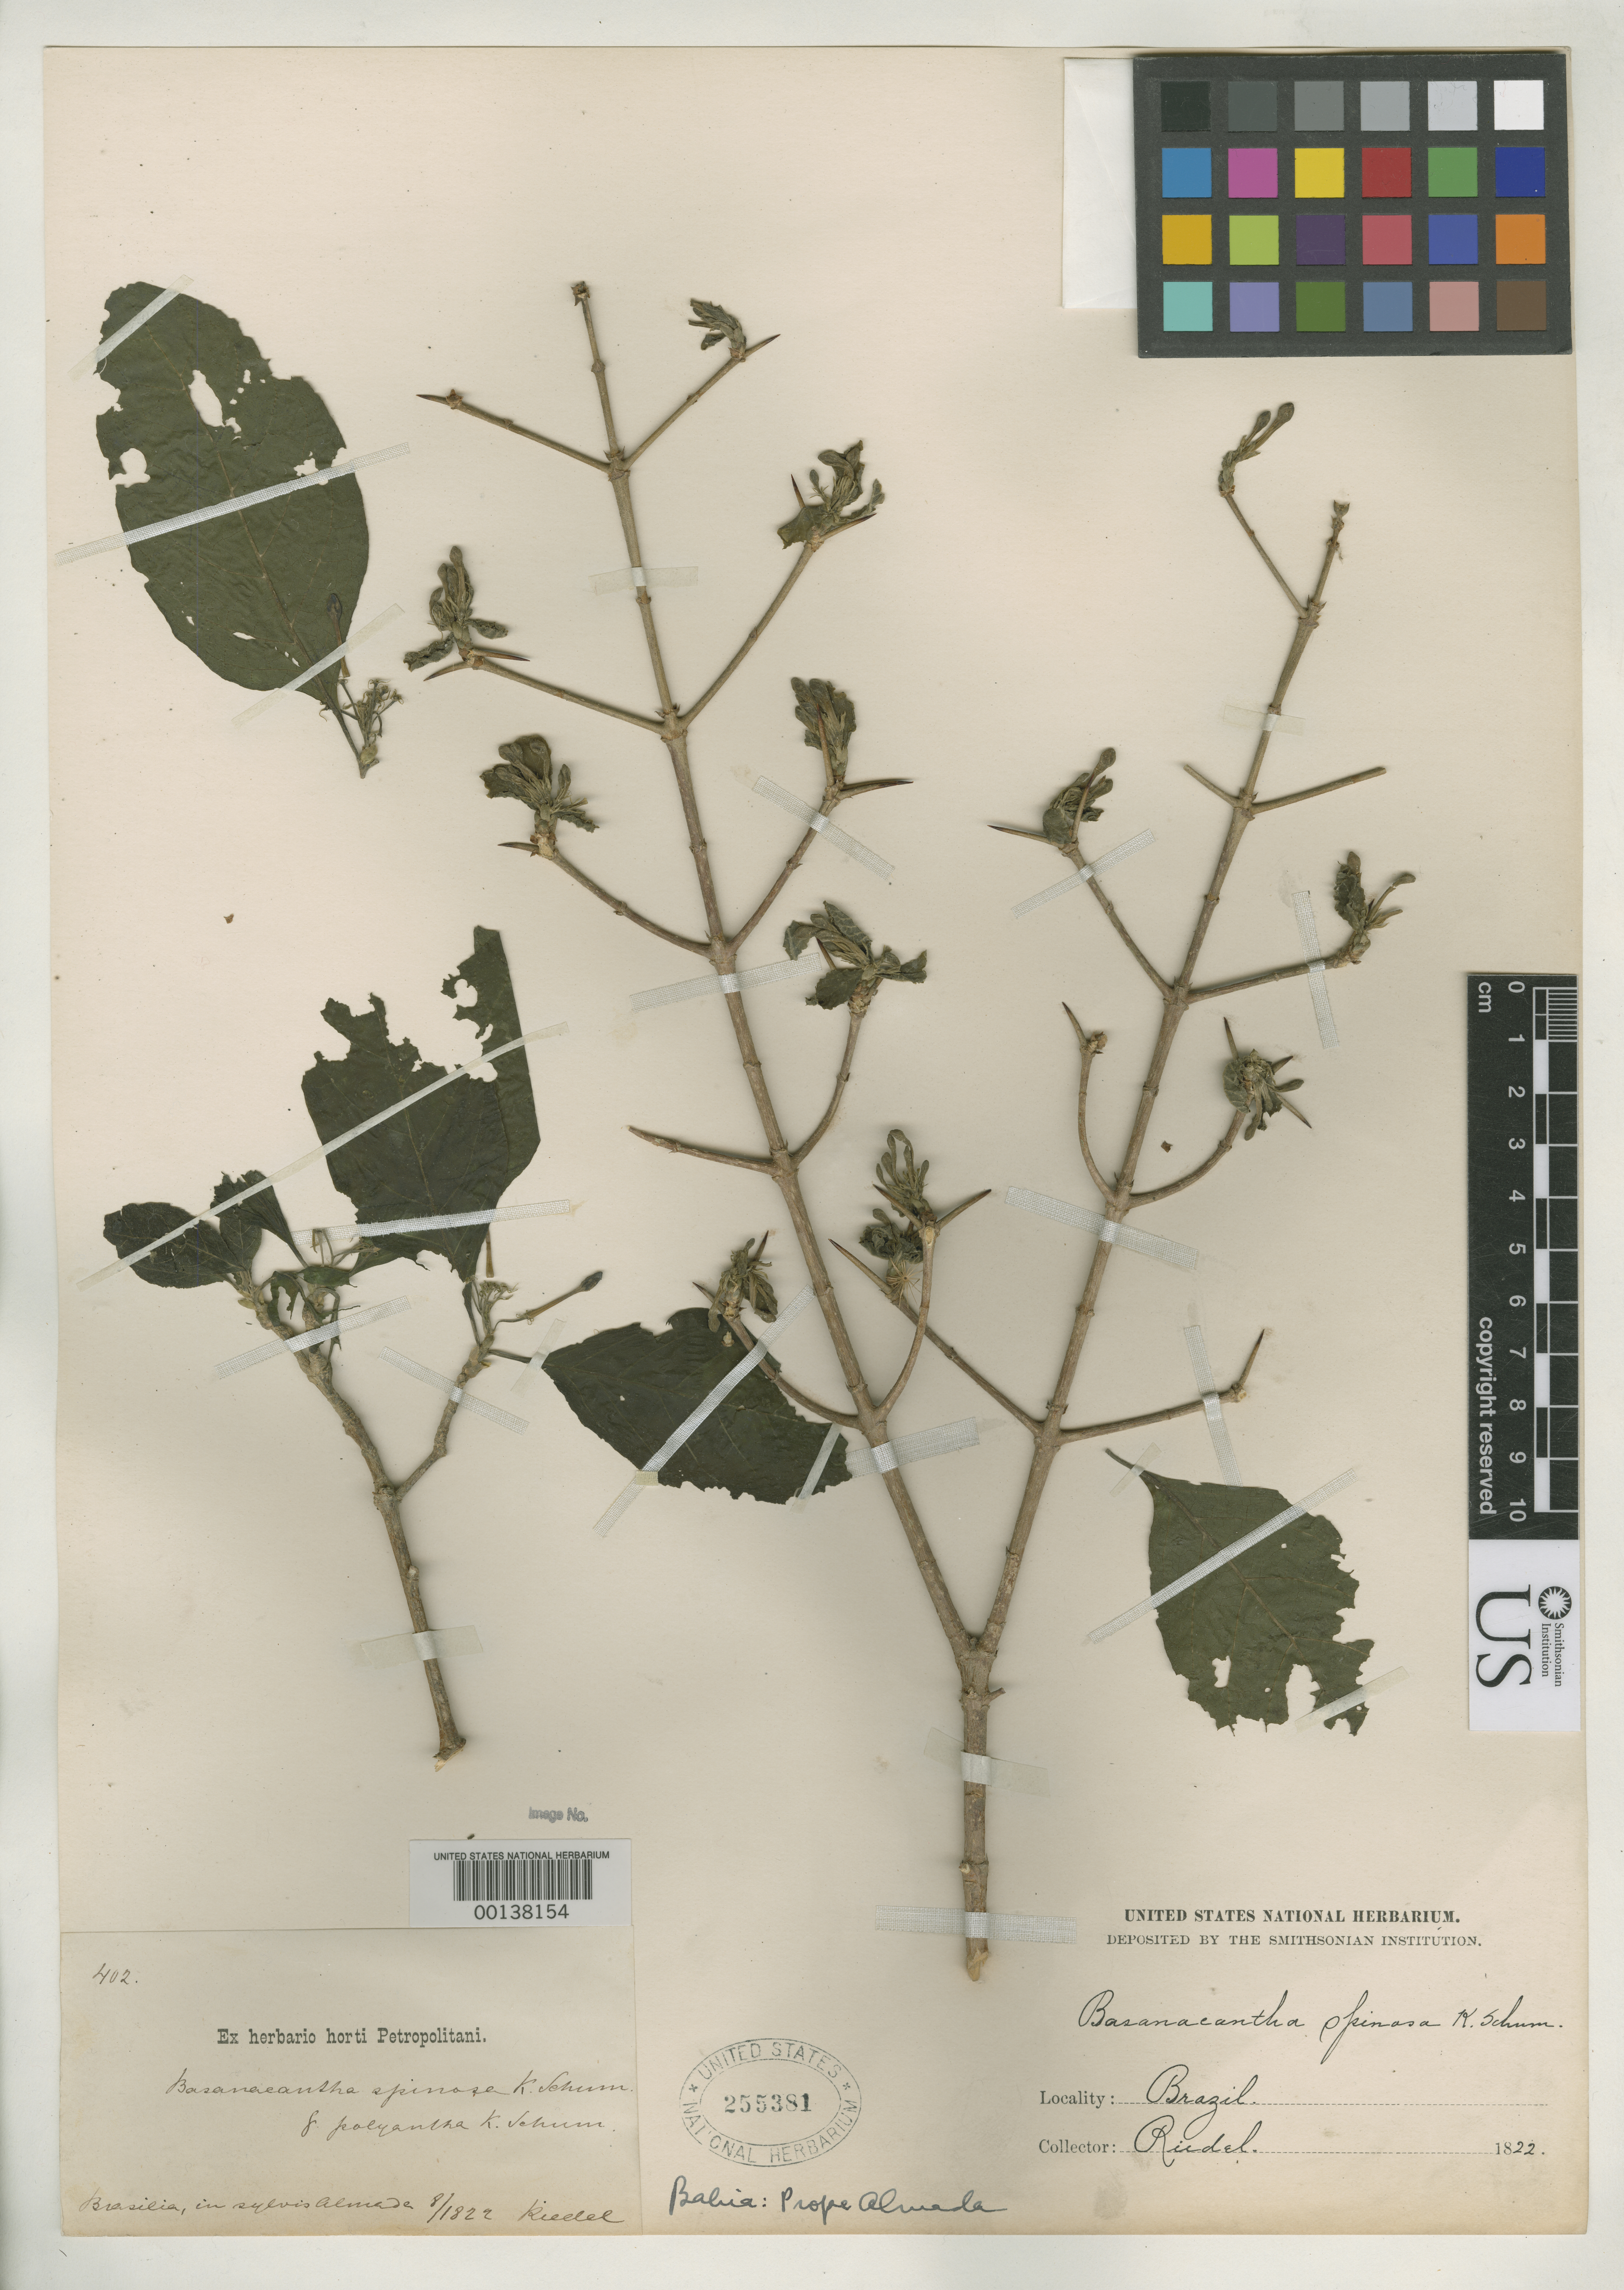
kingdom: Plantae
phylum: Tracheophyta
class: Magnoliopsida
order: Gentianales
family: Rubiaceae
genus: Basanacantha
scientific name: Basanacantha spinosa var. polyantha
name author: K. Schum. in Mart.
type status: Isosyntype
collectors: L. Riedel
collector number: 402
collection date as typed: Aug 1822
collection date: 1822-08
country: Brazil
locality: Sylvis Alma.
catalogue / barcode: US 255381